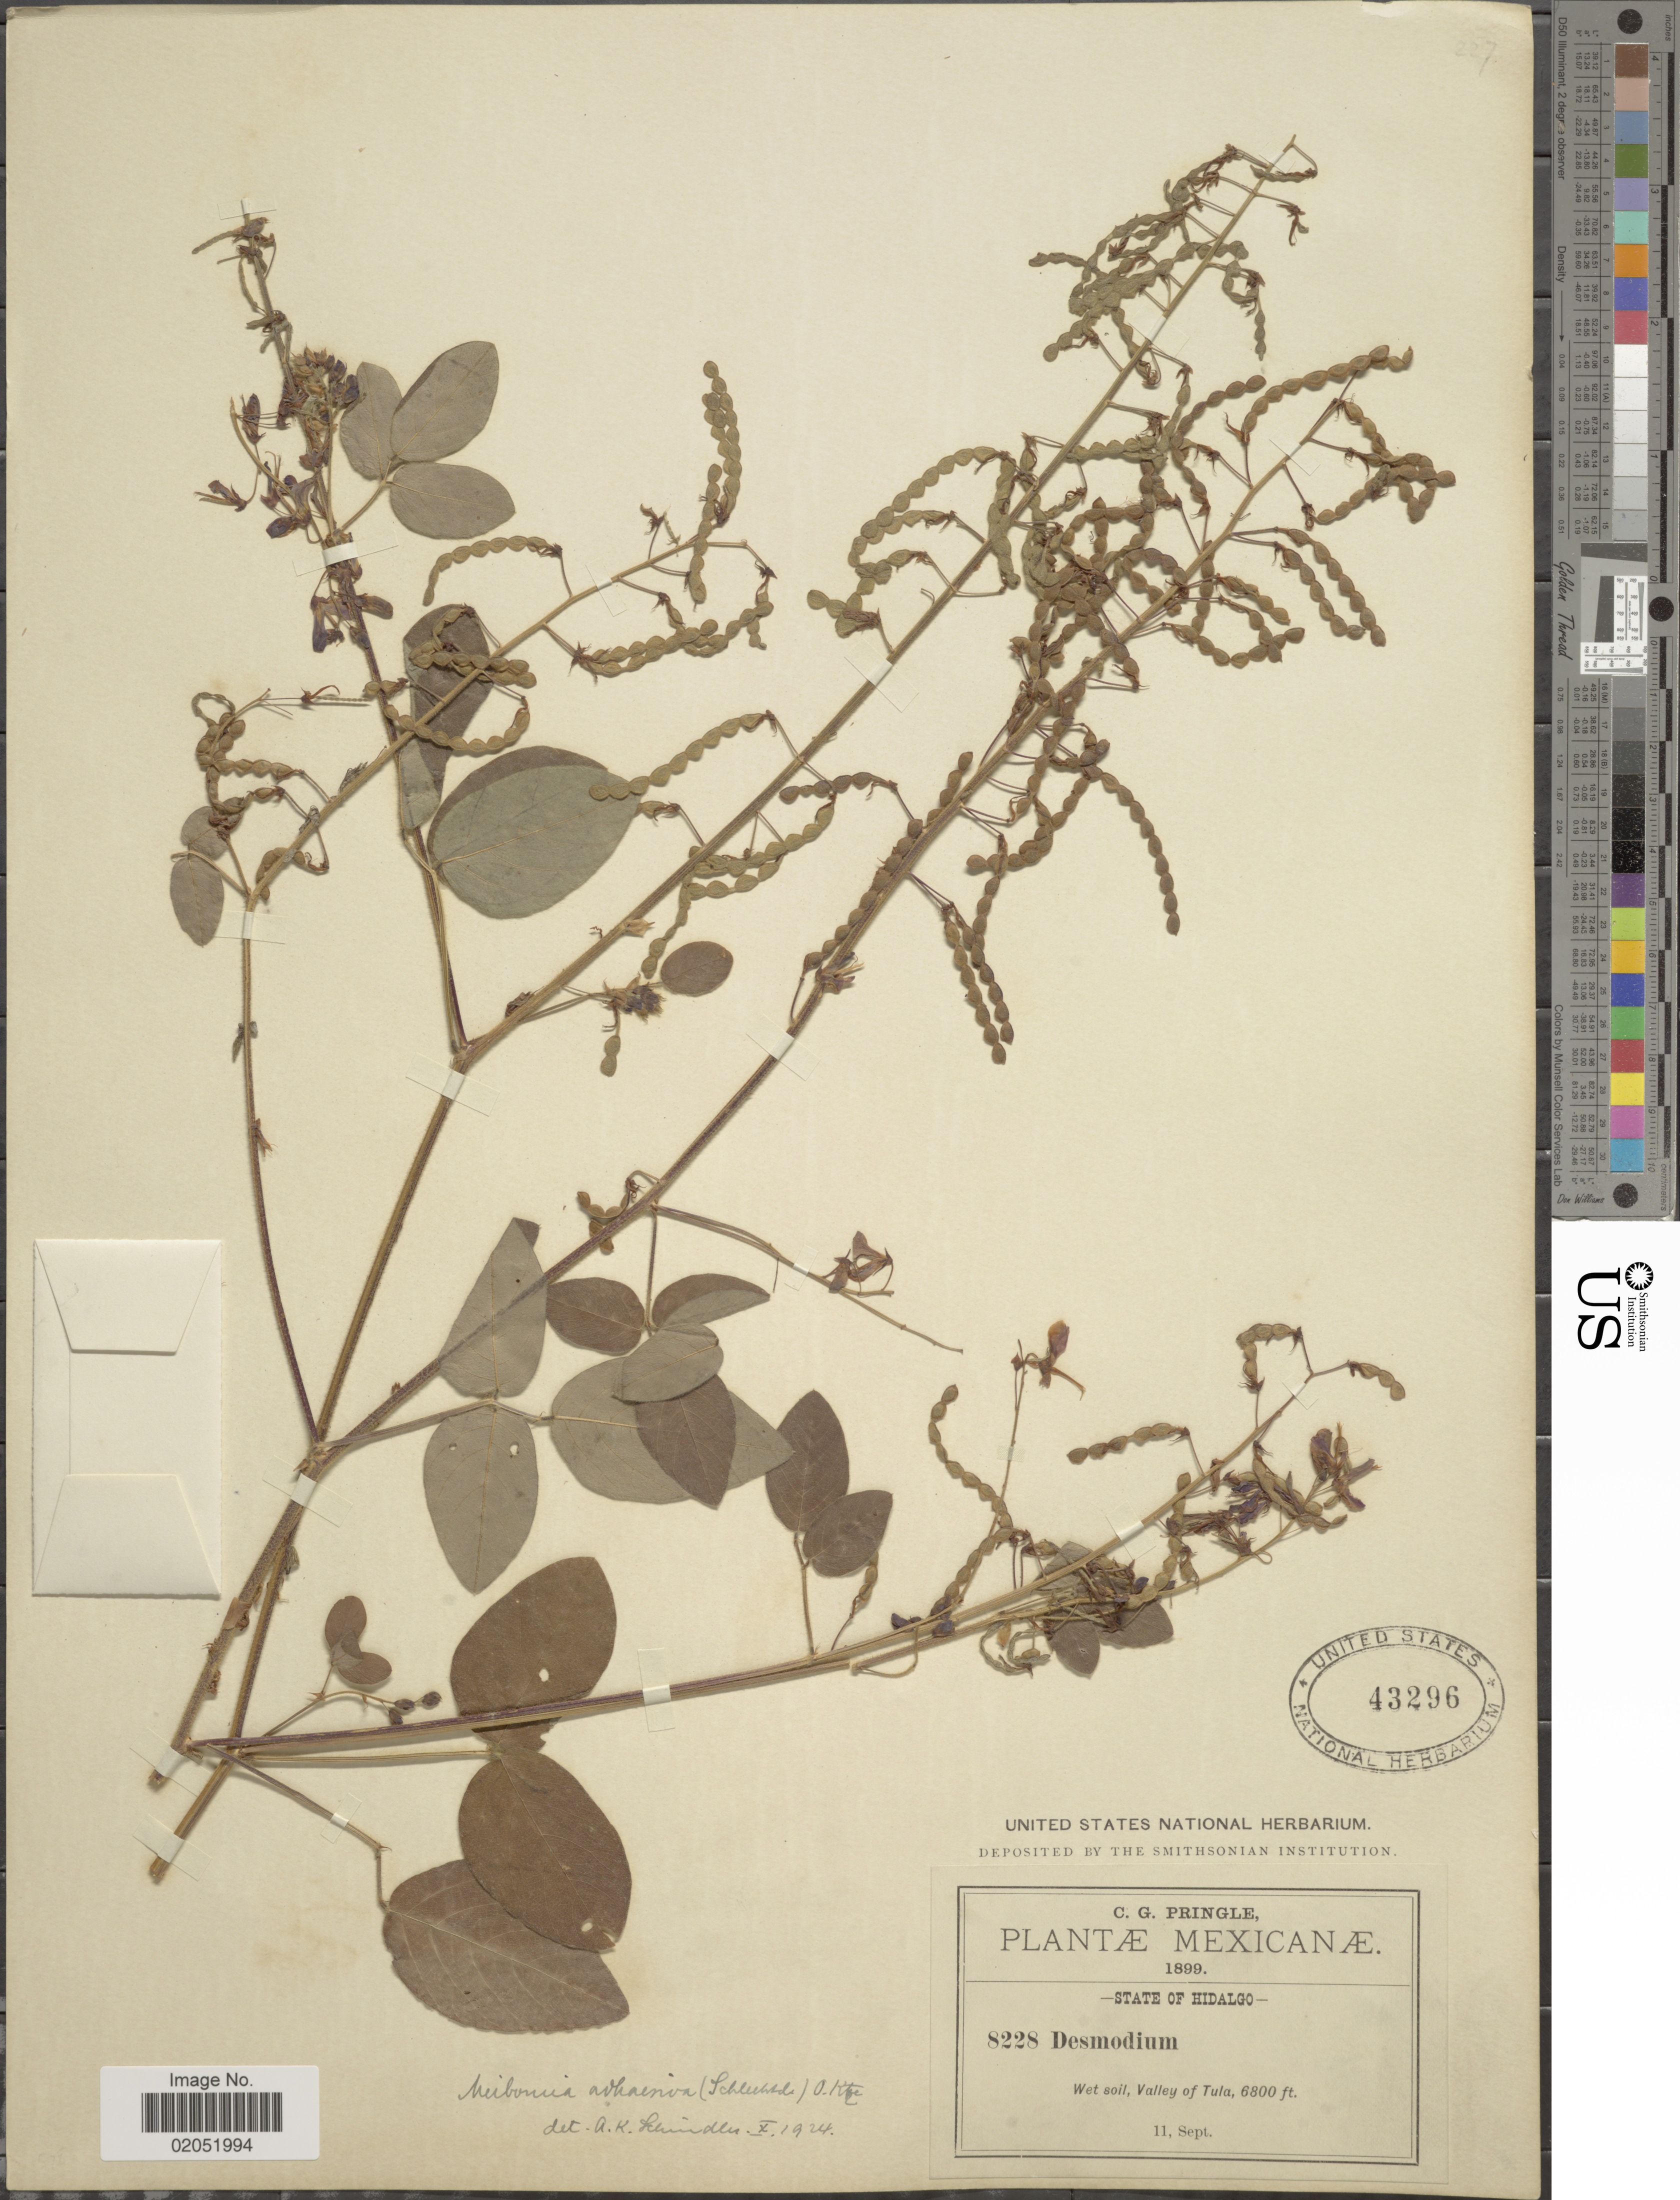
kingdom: Plantae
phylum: Tracheophyta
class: Magnoliopsida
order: Fabales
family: Fabaceae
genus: Desmodium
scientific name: Desmodium adhaesivum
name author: Schltdl.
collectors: C. G. Pringle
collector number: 8228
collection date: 1899-09-11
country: Mexico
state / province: Hidalgo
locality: Valley of Tula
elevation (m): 2073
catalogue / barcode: US 43296